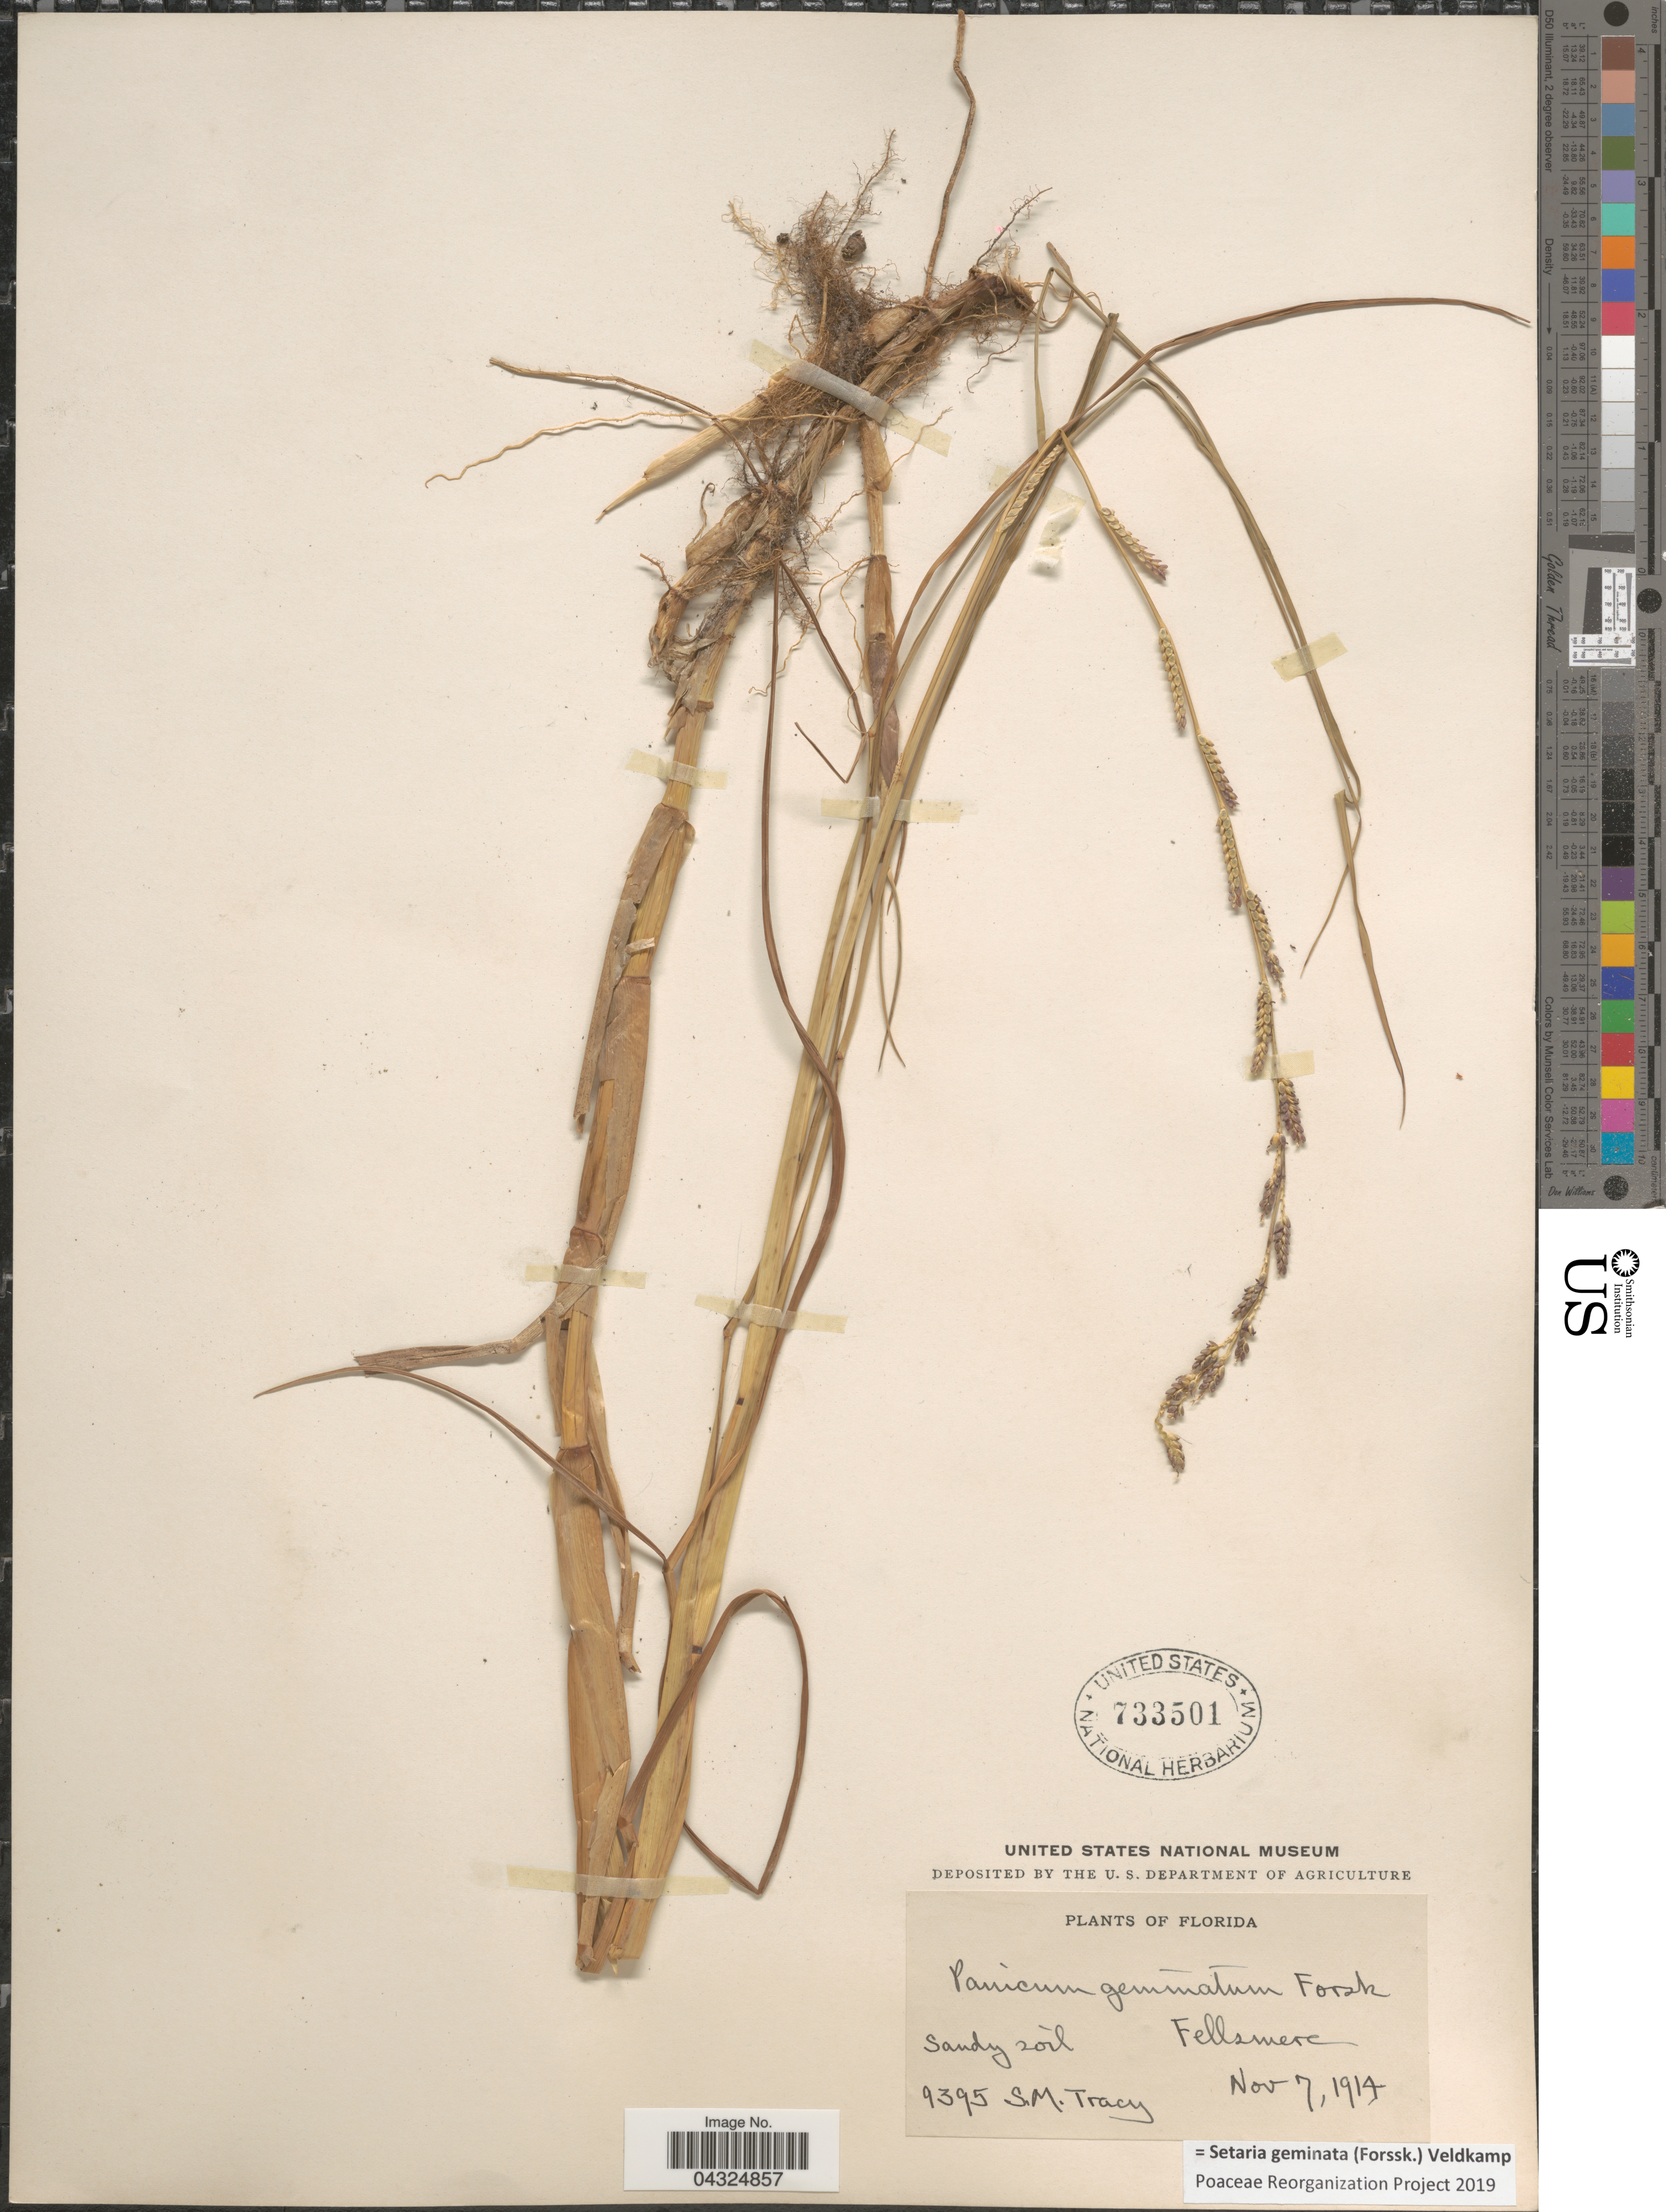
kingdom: Plantae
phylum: Tracheophyta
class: Liliopsida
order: Poales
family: Poaceae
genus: Setaria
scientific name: Setaria geminata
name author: (Forssk.) Veldkamp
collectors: S. M. Tracy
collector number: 9395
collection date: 1914-11-07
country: United States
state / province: Florida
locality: Sandy soil. Fellsmere.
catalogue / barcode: US 733501